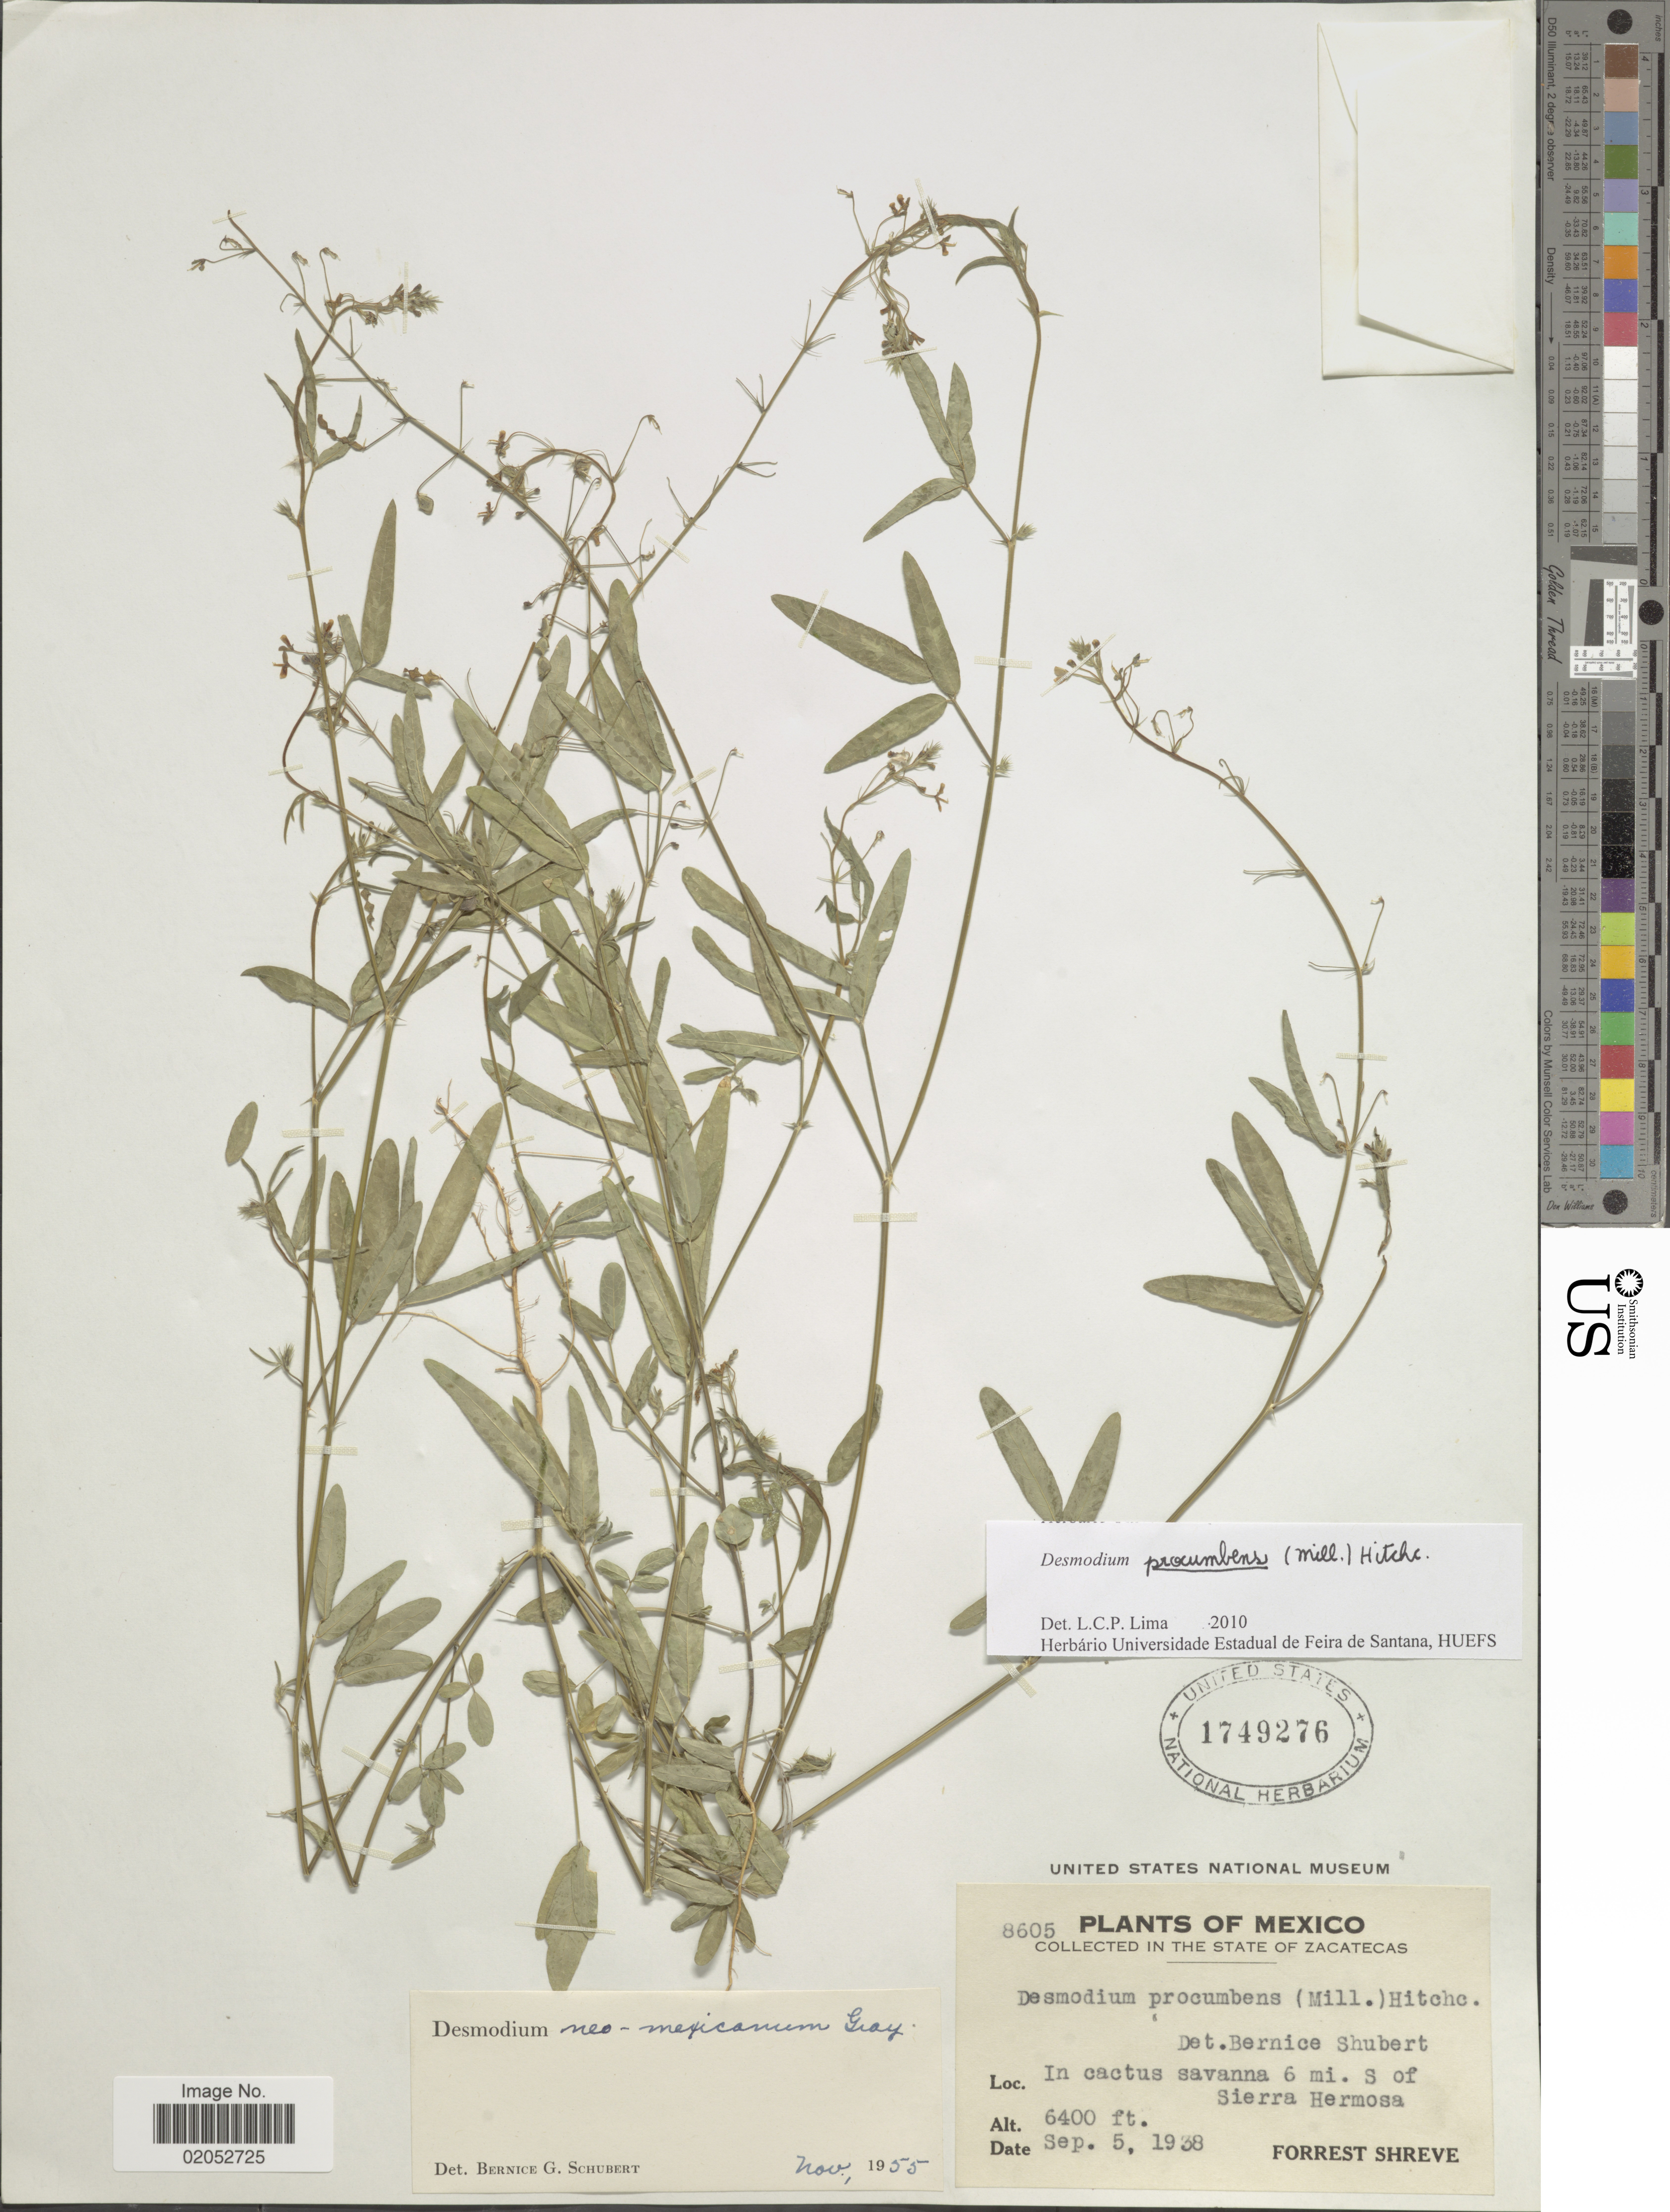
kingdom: Plantae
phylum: Tracheophyta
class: Magnoliopsida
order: Fabales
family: Fabaceae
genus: Desmodium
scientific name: Desmodium procumbens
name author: (Mill.) Hitchc.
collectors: F. Shreve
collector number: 8605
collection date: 1938-09-05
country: Mexico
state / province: Zacatecas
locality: The State of Zacatecas, In cactus savanna 6 mi. S of Sierra Hermosa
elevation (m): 1951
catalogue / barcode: US 1749276